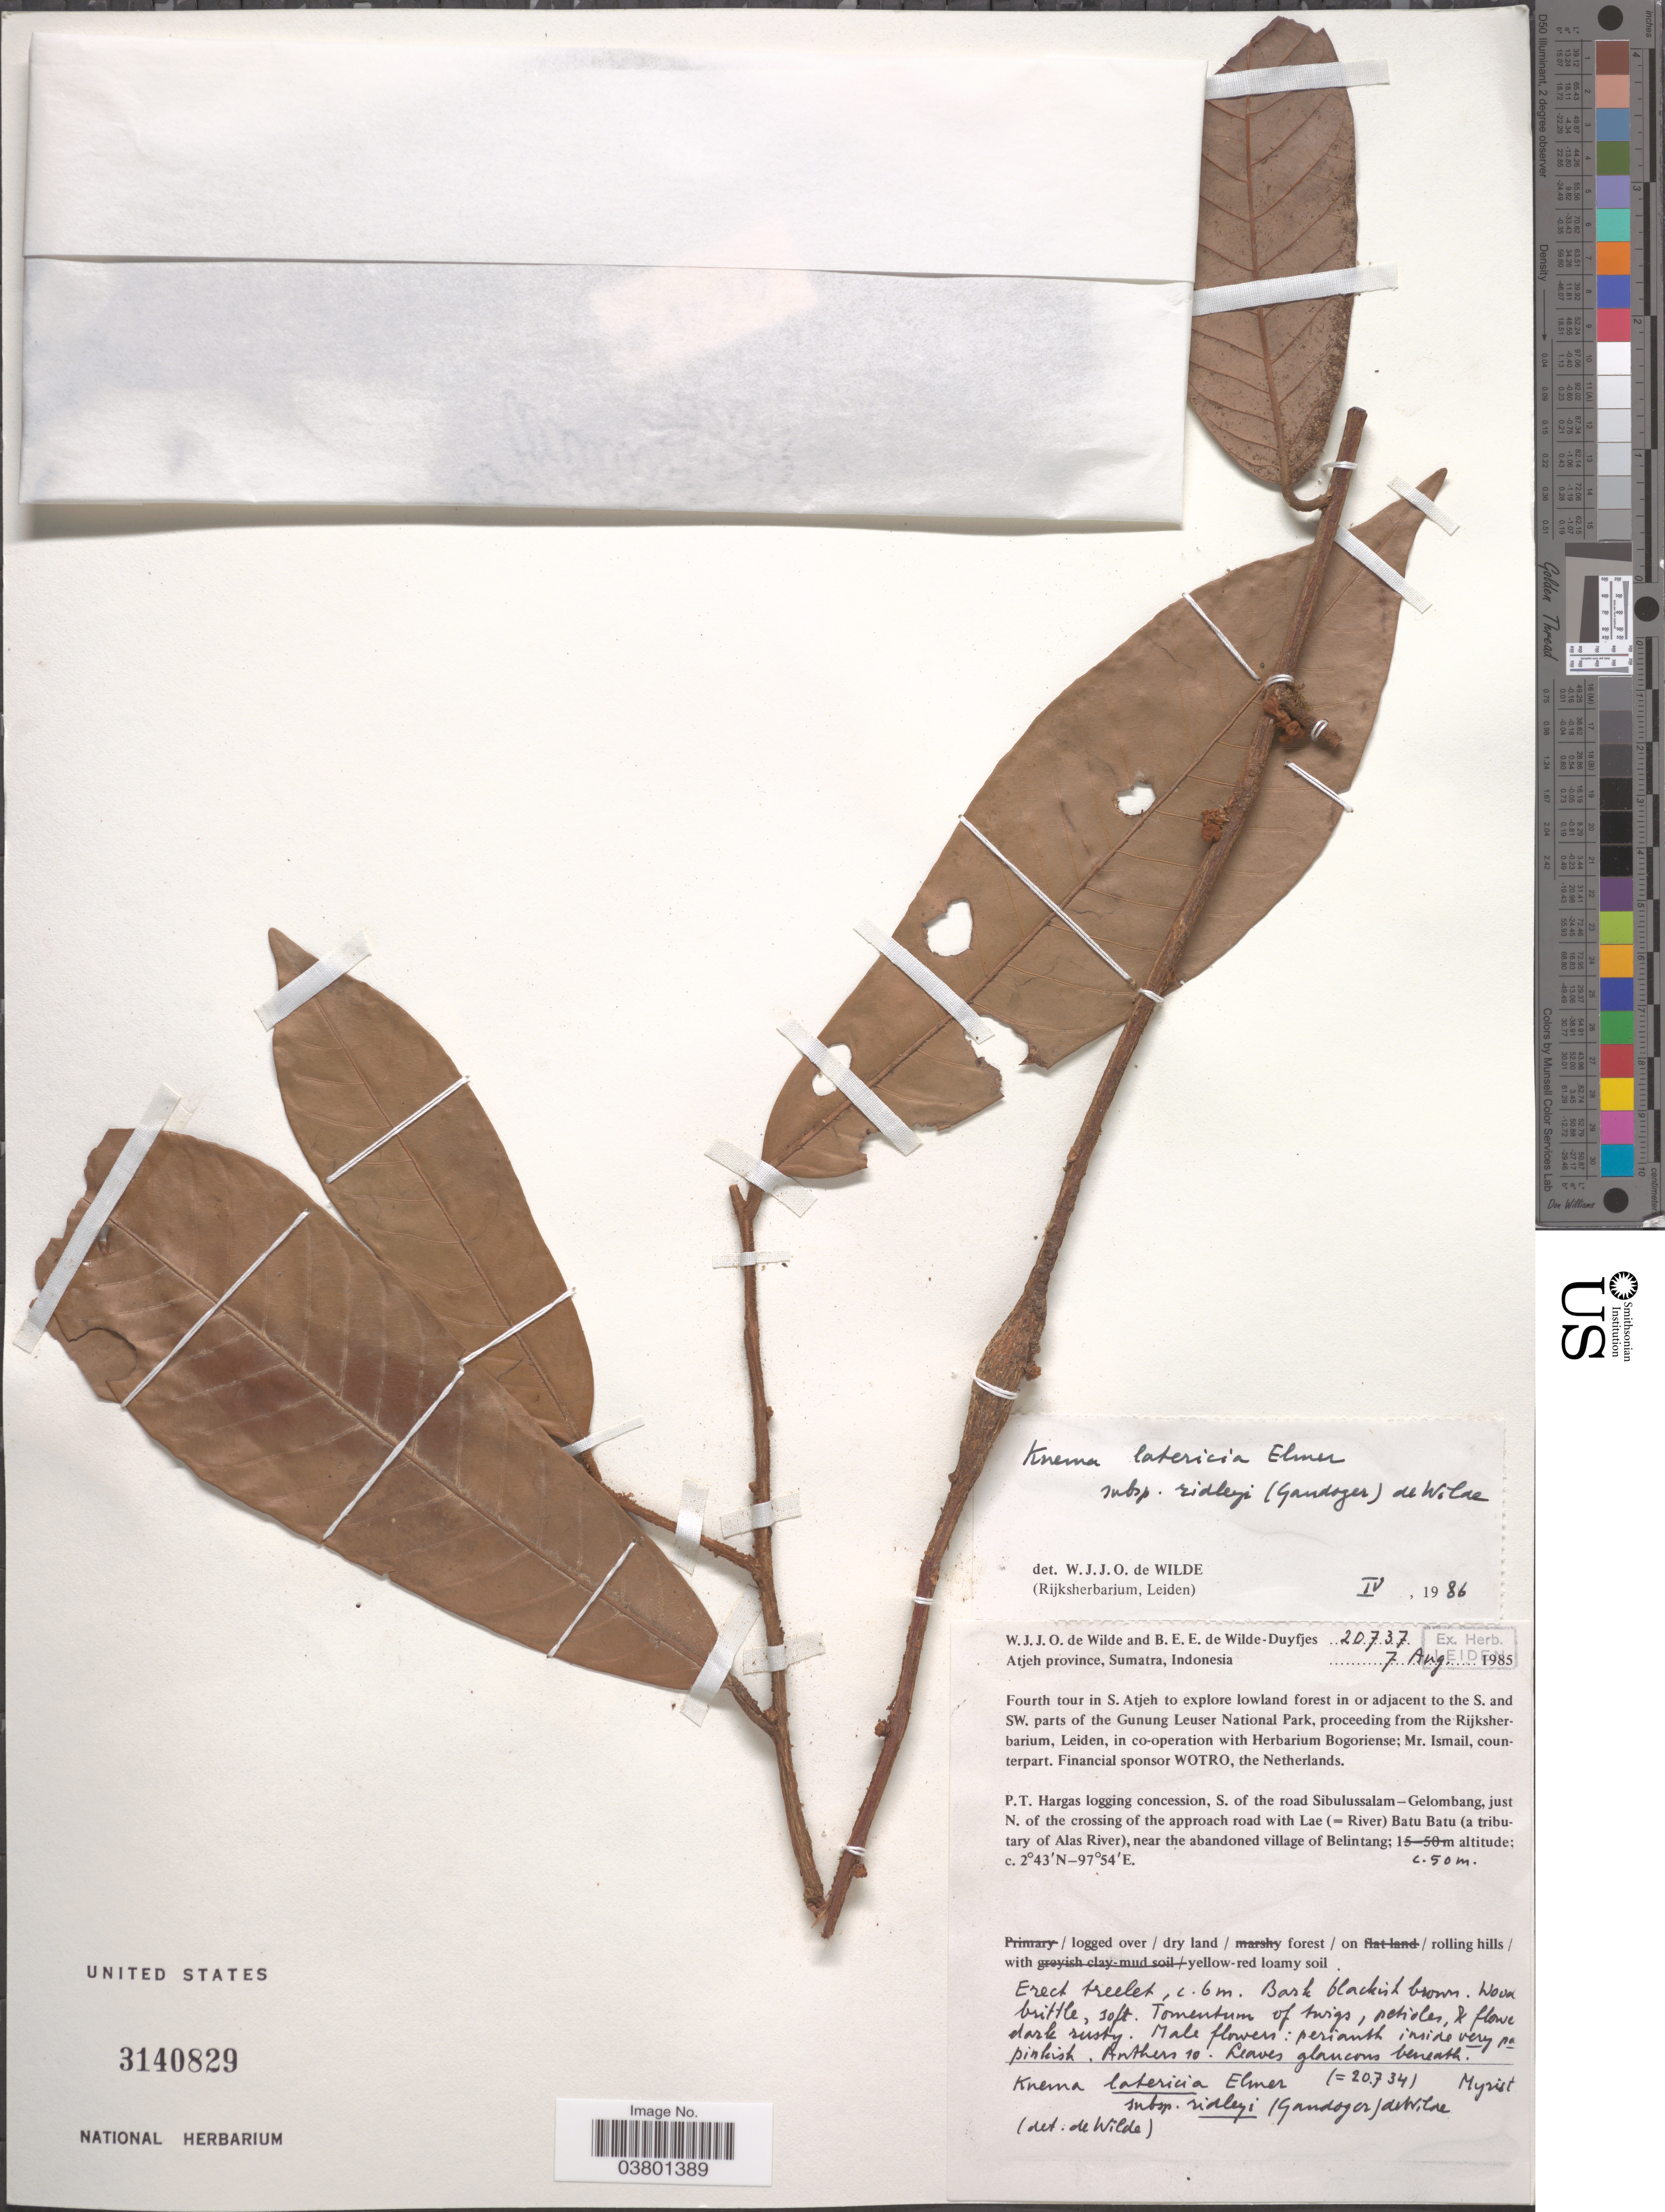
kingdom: Plantae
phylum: Tracheophyta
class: Magnoliopsida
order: Magnoliales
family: Myristicaceae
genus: Knema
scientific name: Knema latericia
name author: Elmer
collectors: W. J. de Wilde & B. E. de Wilde-Duyfjes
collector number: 20737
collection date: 1985-08-07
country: Indonesia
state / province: Sumatra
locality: Atjeh province. Fourth tour in S. Atjeh to explore lowland forest in or adjacent to the S. and SW. parts of the Gunung Leuser National Park. P.T. Hargas logging concession, S. of the road Sibulussalam - Gelombang, just N. of the crossing of the approach road with Lae (=River) Batu Batu (a tributary of Alas River), near the abandoned village of Belintang.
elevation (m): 50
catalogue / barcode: US 3140829